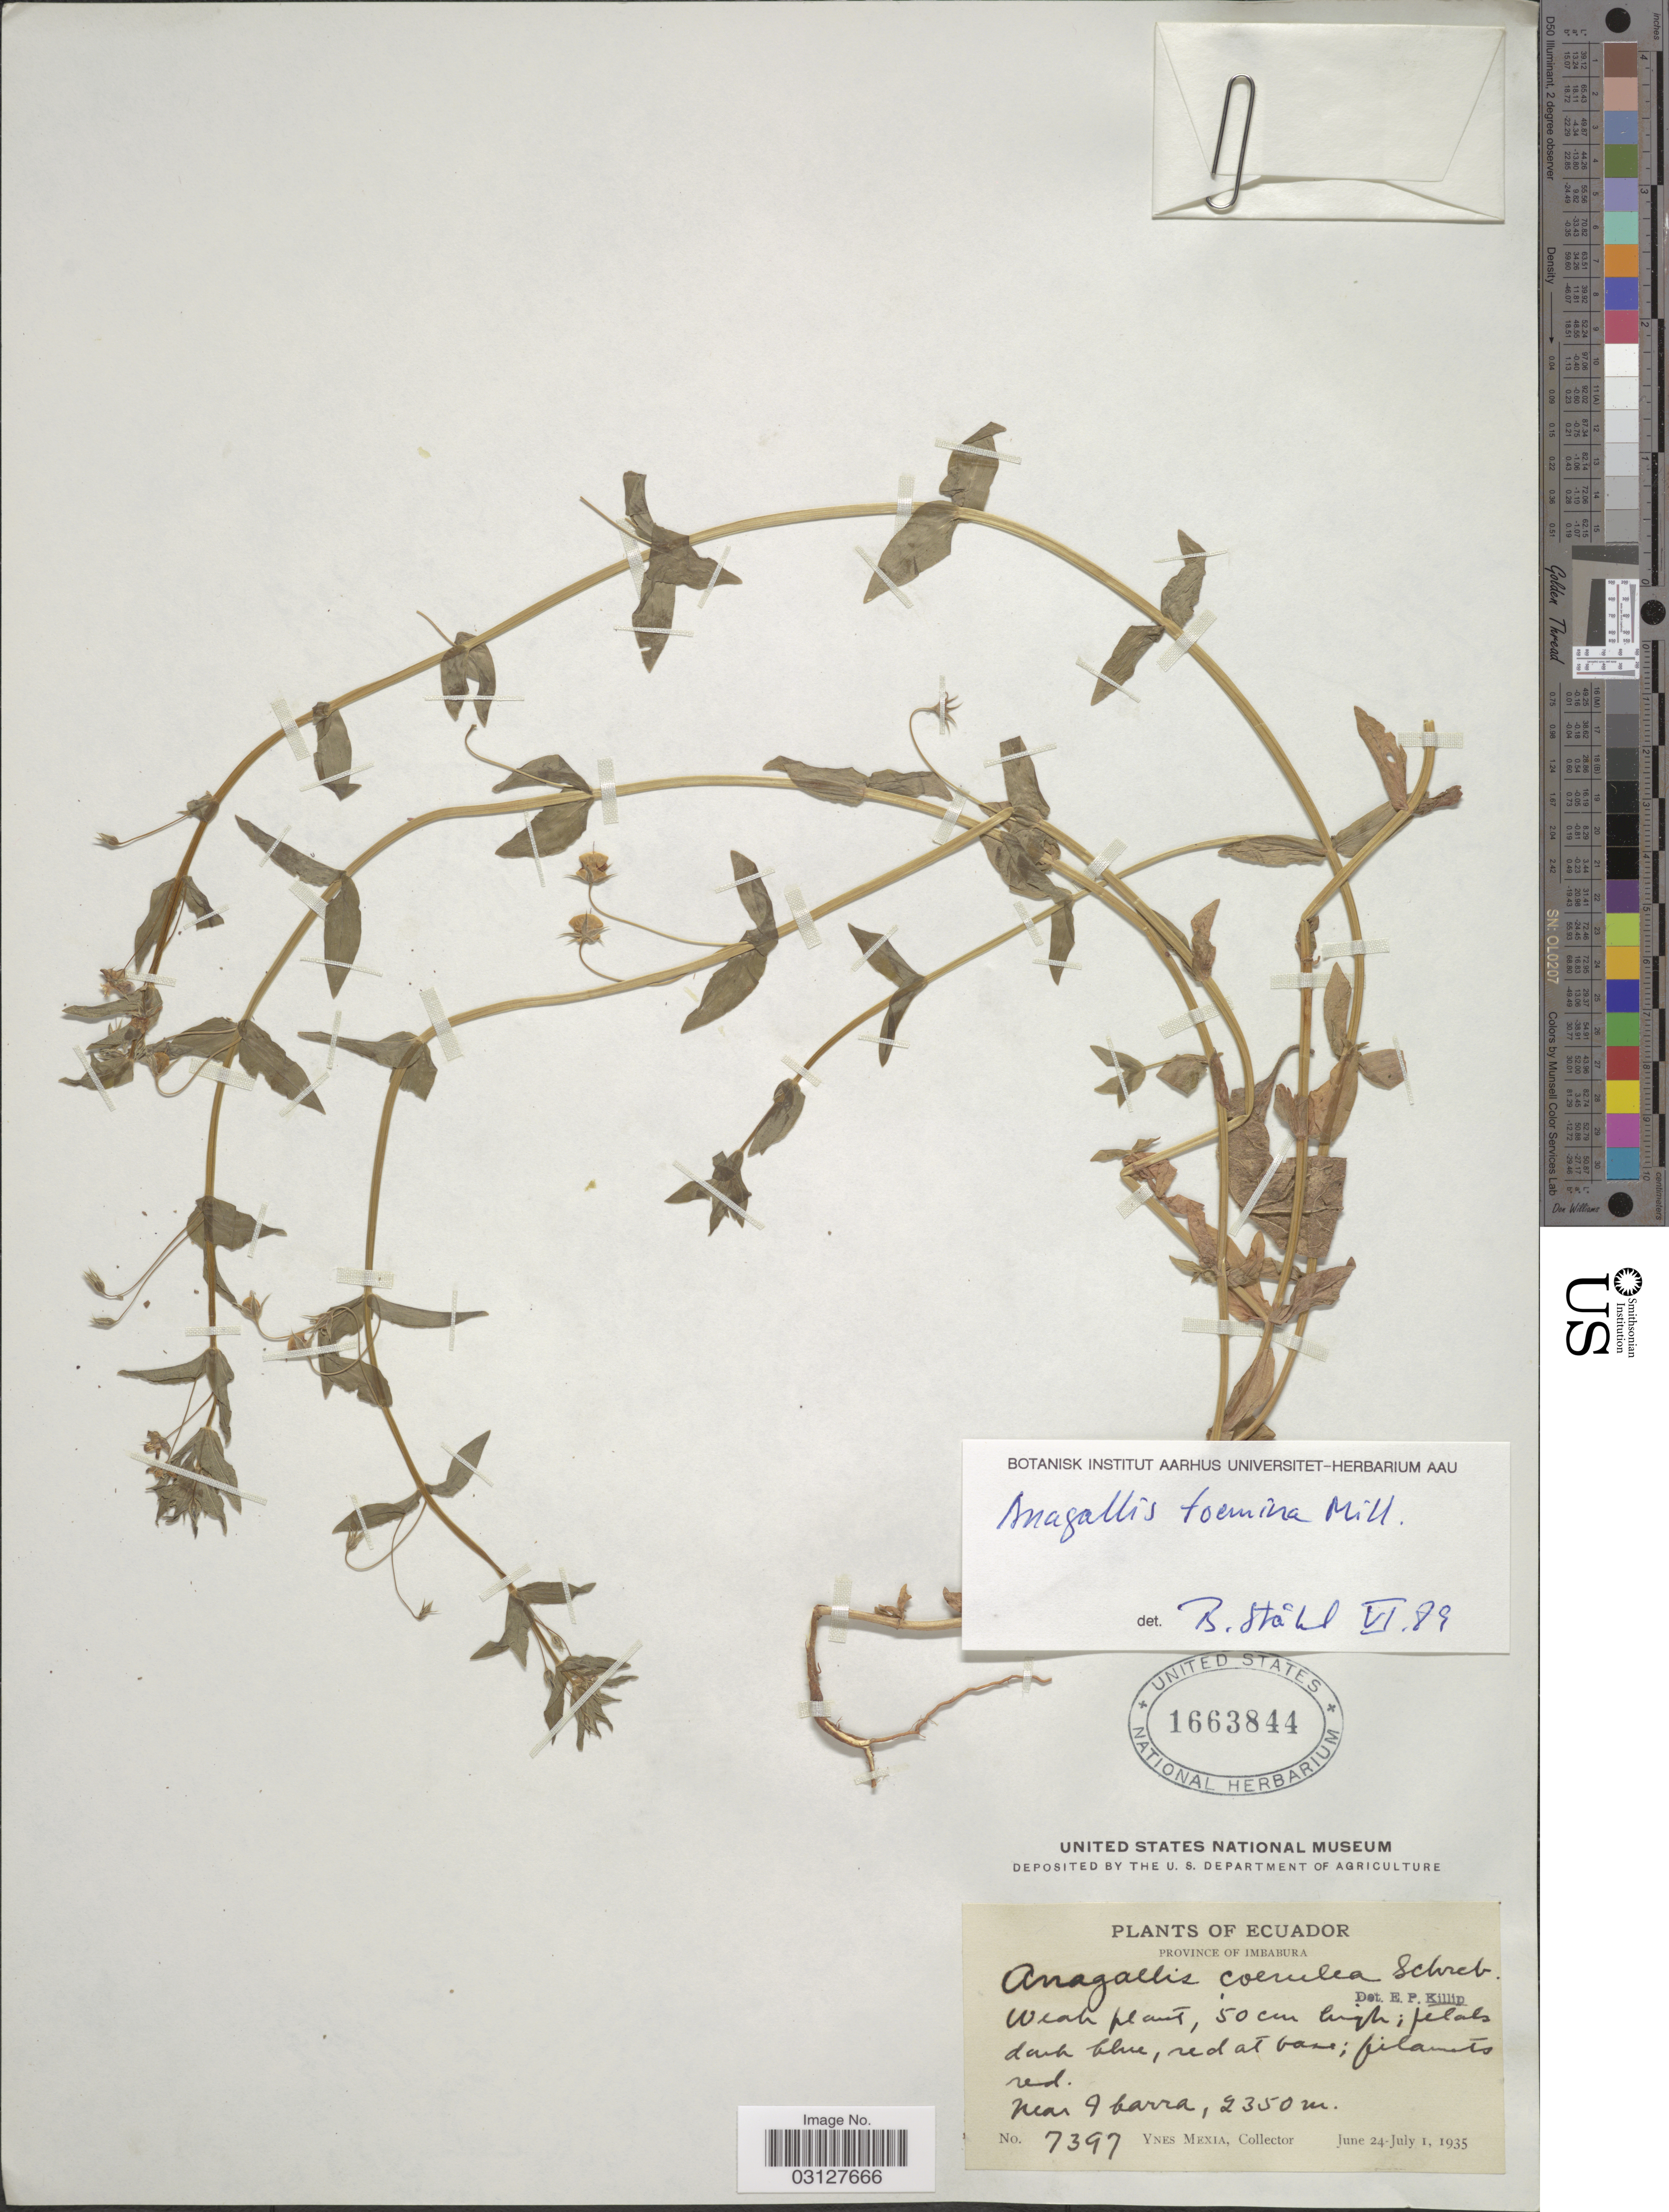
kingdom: Plantae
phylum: Tracheophyta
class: Magnoliopsida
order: Ericales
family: Primulaceae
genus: Anagallis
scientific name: Anagallis foemina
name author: Mill.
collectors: Y. Mexia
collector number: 7397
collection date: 1935-06-24/1935-07-01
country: Ecuador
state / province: Imbabura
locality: Near Ibarra.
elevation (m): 2350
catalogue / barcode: US 1663844